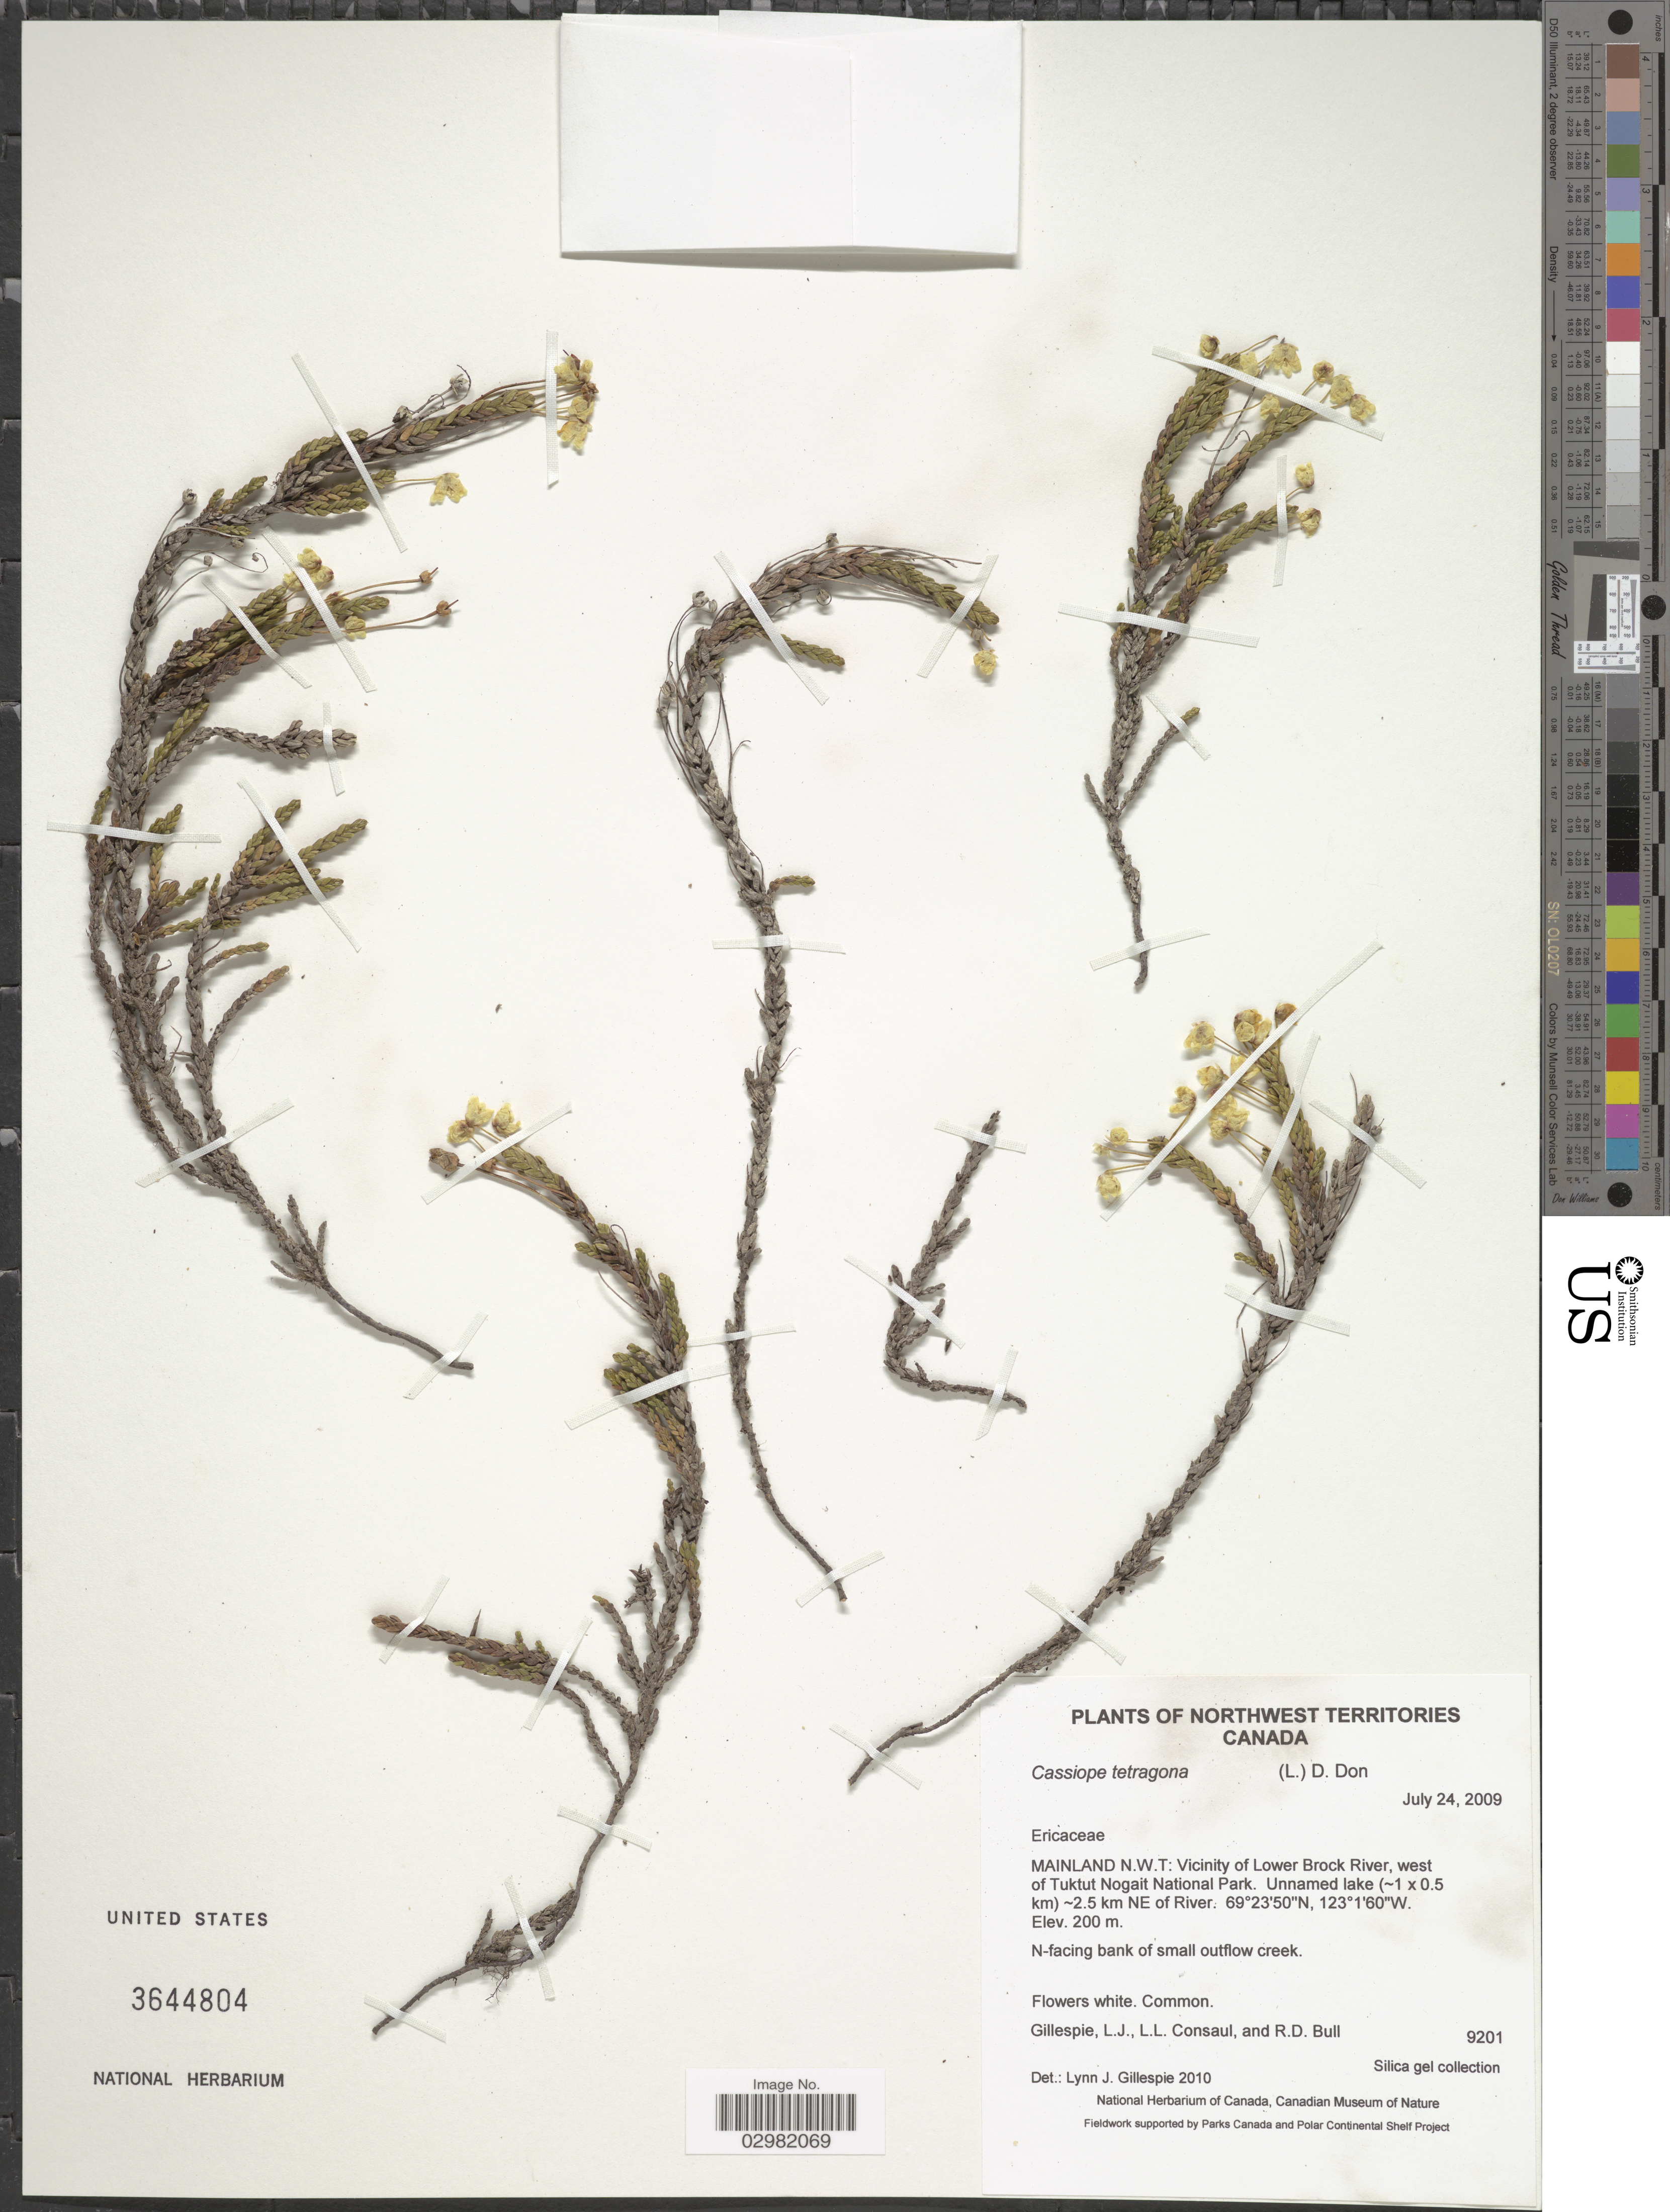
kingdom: Plantae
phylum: Tracheophyta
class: Magnoliopsida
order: Ericales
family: Ericaceae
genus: Cassiope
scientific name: Cassiope tetragona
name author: (L.) D. Don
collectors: L. Gillespie, L. Consaul & R. Bull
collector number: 9201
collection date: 2009-07-24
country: Canada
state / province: Northwest Territories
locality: Mainland N.W.T.: vicinity of Lower Brock River, west of Tuktut Nogait National Park. Unnamed lake (~1 [Foreign script] 0.5 km) ~ 2.5 km NE of River.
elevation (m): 200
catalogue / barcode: US 3644804